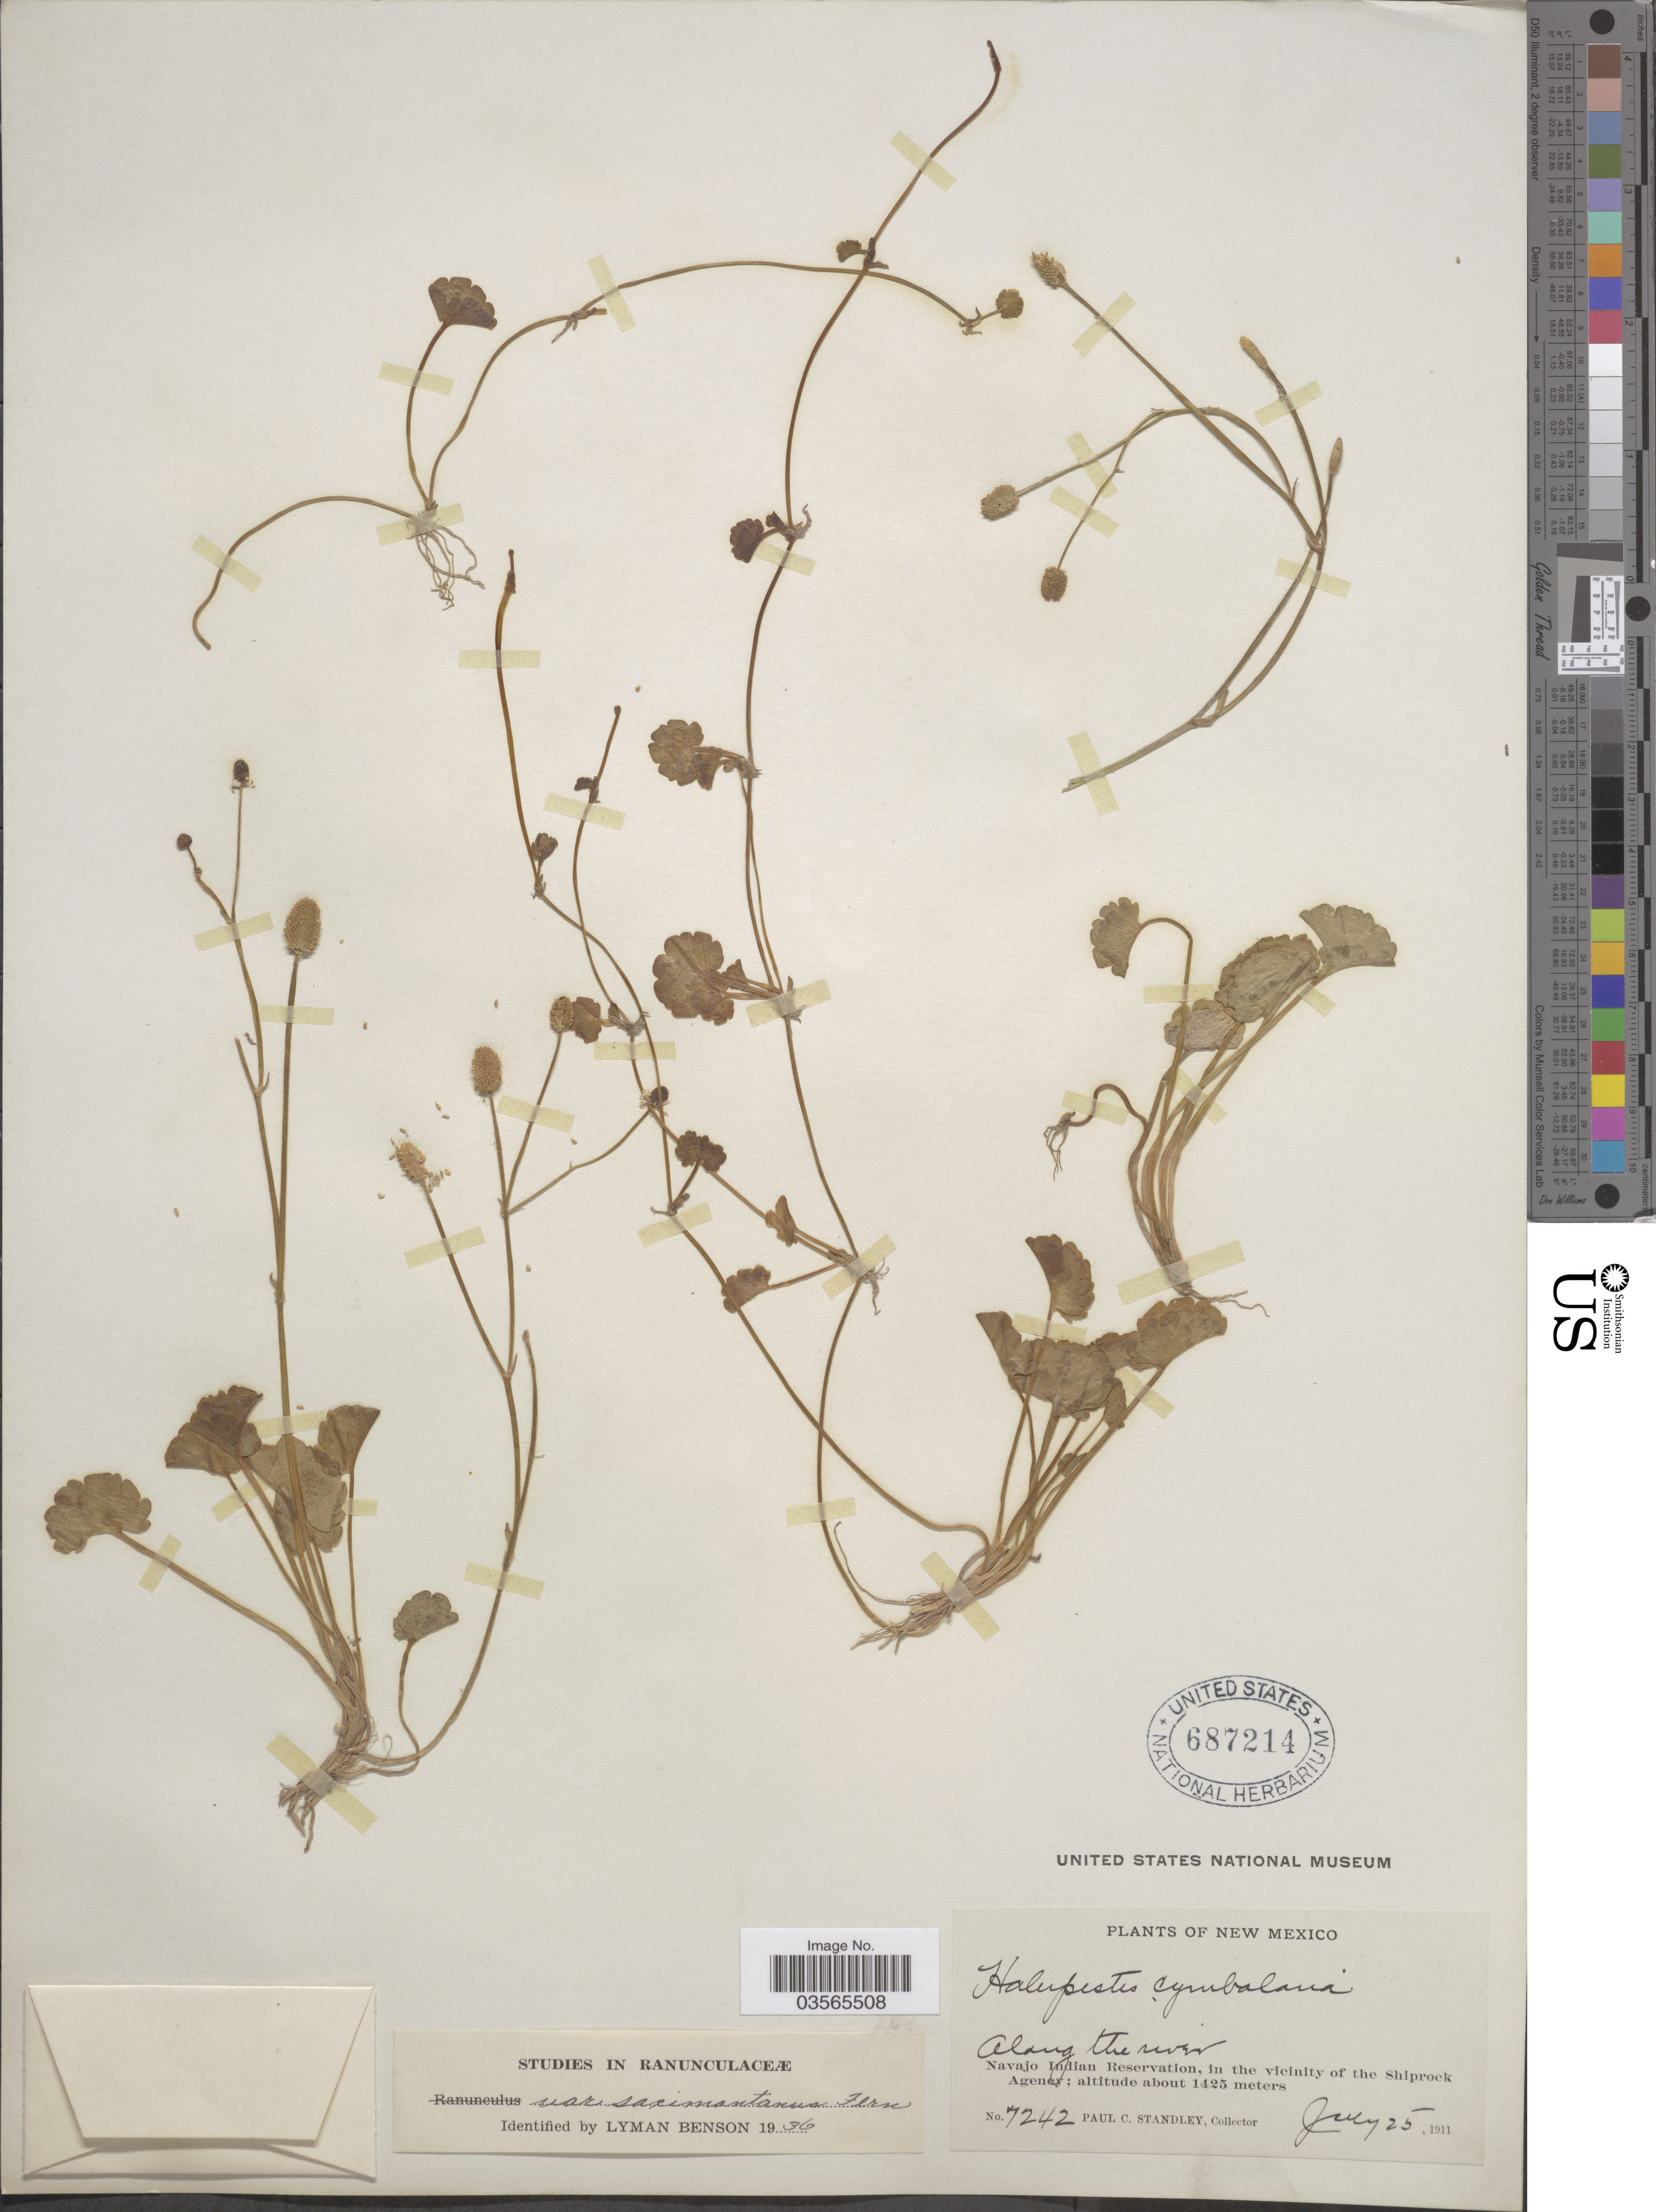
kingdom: Plantae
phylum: Tracheophyta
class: Magnoliopsida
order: Ranunculales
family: Ranunculaceae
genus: Halerpestes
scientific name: Halerpestes cymbalaria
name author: (Pursh) Greene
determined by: Strong, M. T., (US), Smithsonian Institution - National Museum of Natural History (UNITED STATES)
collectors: P. C. Standley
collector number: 7242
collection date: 1911-07-25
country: United States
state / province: New Mexico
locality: Navajo Indian Reservation, in the vicinity of the Shiprock Agency.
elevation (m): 1425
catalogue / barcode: US 687214